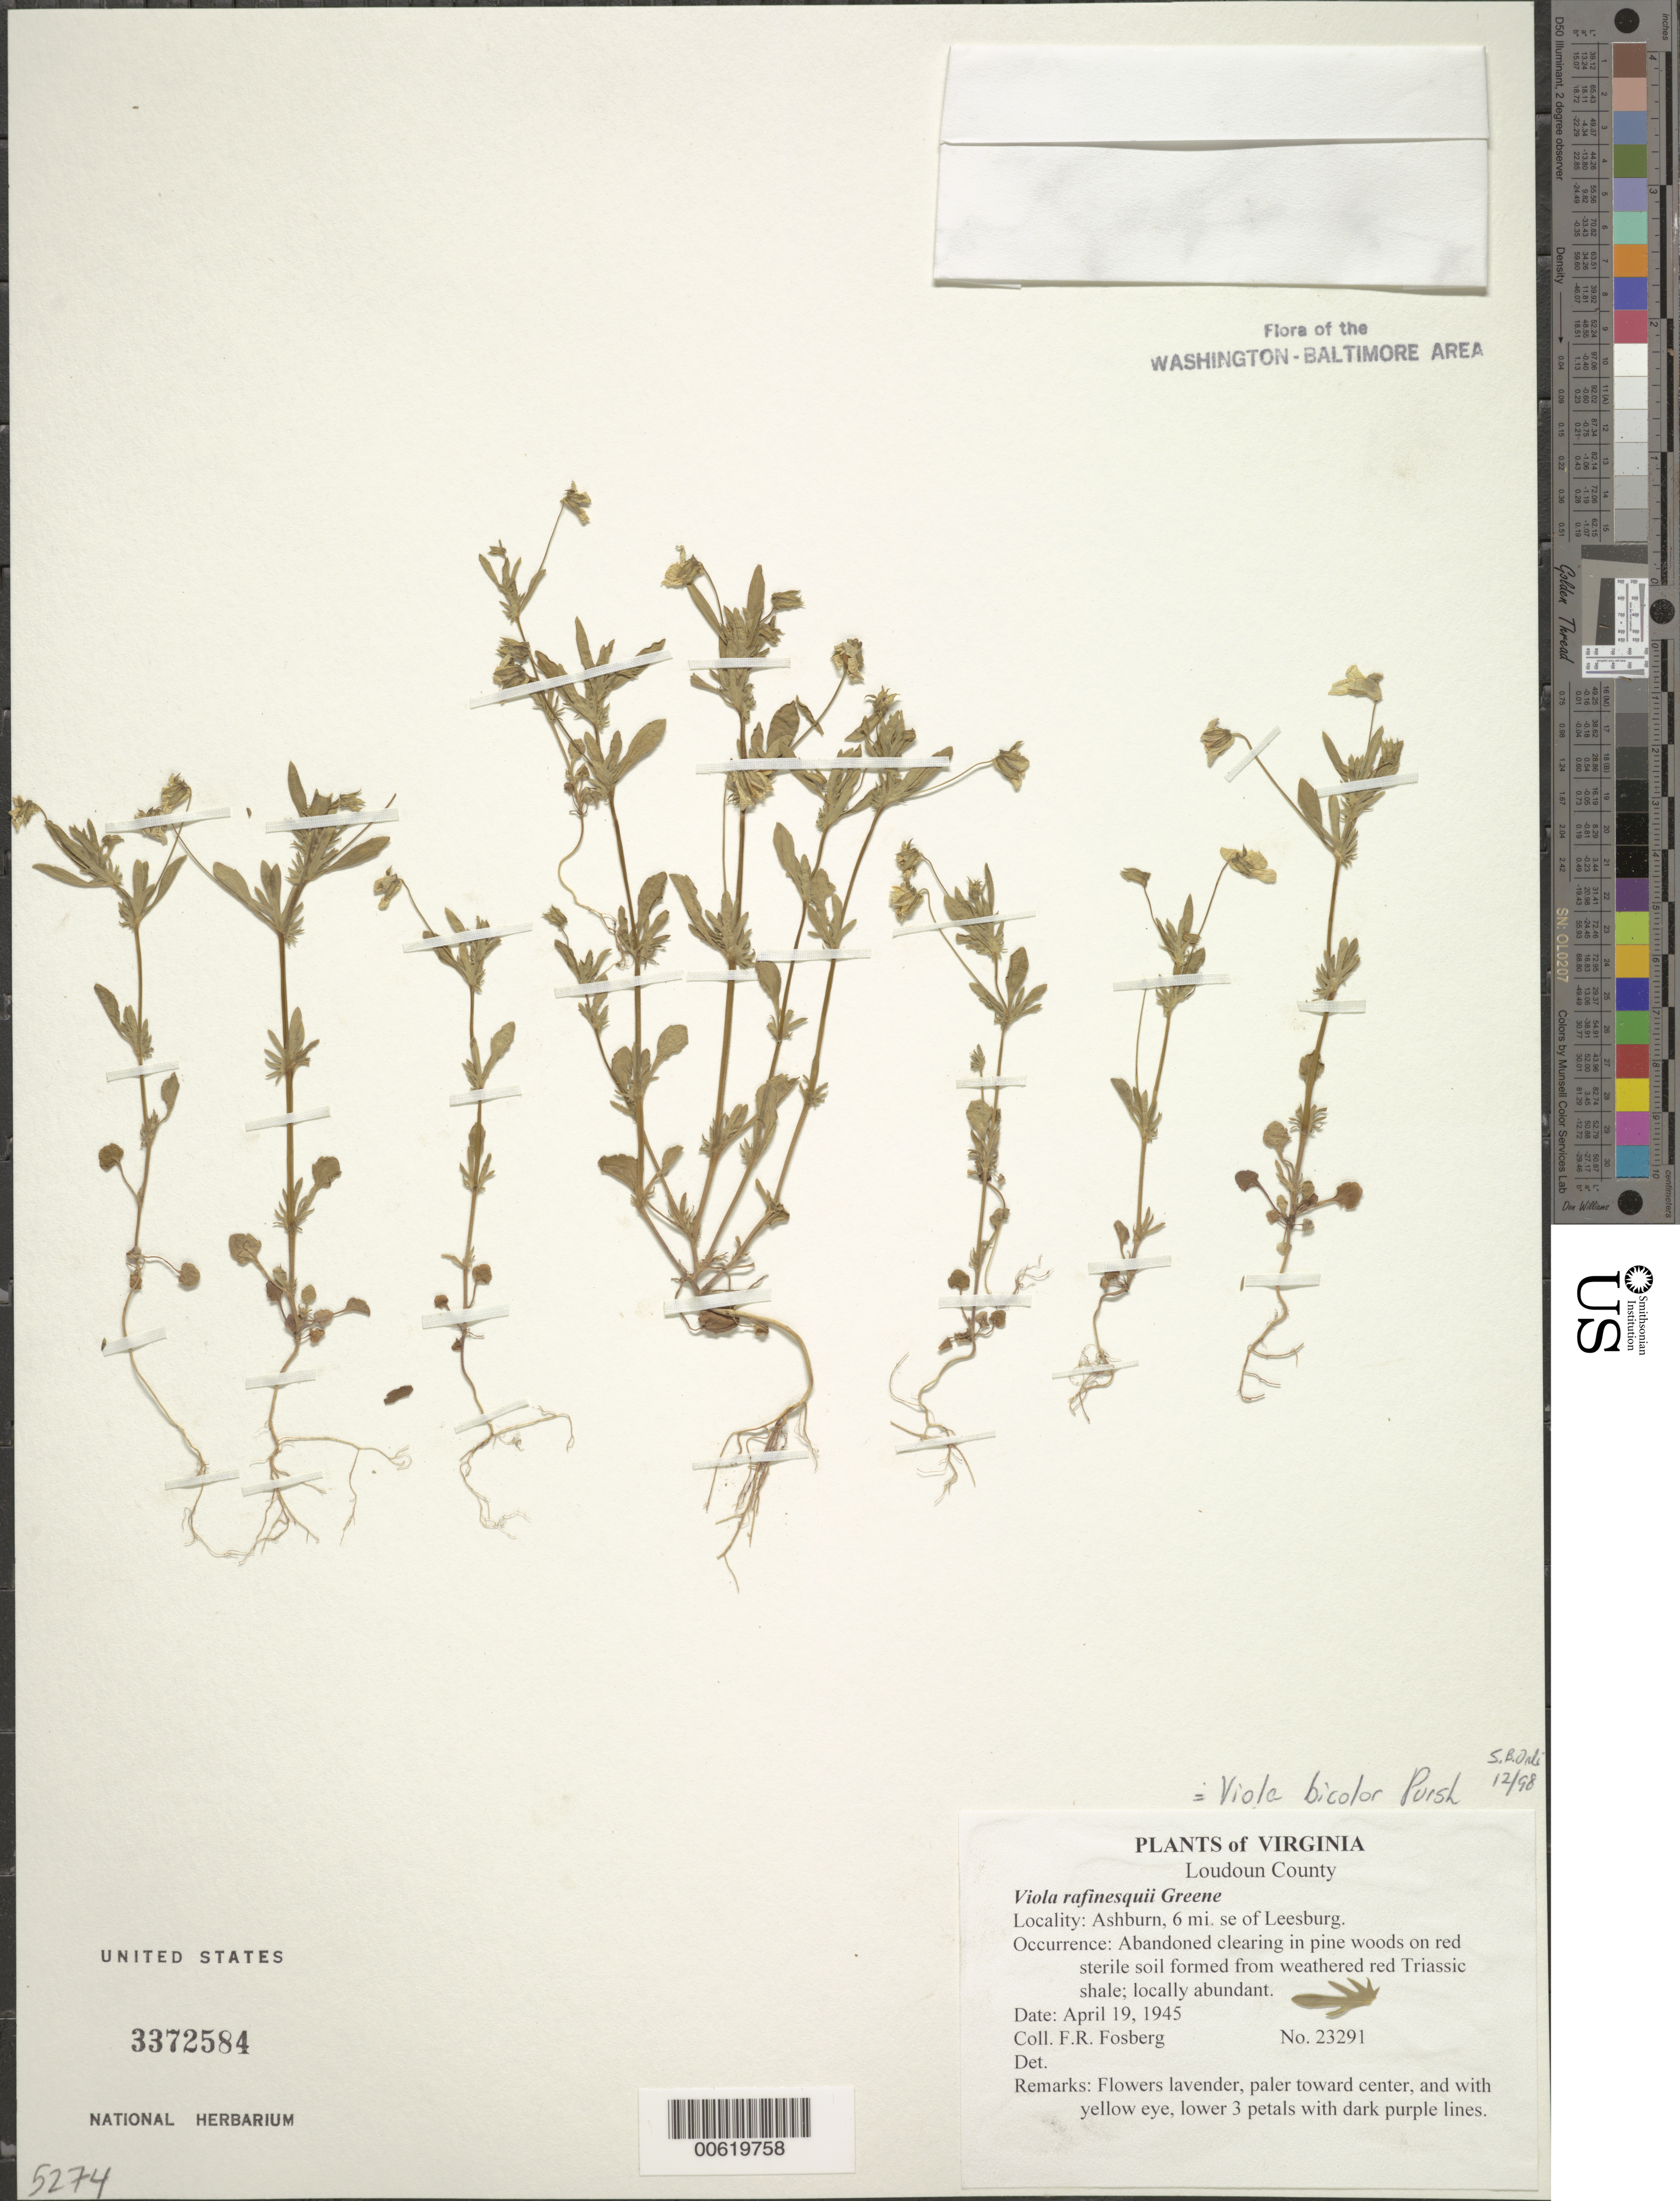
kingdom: Plantae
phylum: Tracheophyta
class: Magnoliopsida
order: Malpighiales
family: Violaceae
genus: Viola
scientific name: Viola rafinesquei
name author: Greene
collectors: F. R. Fosberg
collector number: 23291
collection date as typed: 19 Apr 1945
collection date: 1945-04-19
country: United States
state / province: Virginia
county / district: Loudoun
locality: Ashburn, 6 mi. SE of Leesburg.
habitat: Abandoned clearing in pine woods on red sterile soil formed from weathered red Triassic shale; locally abundant.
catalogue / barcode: US 3372584